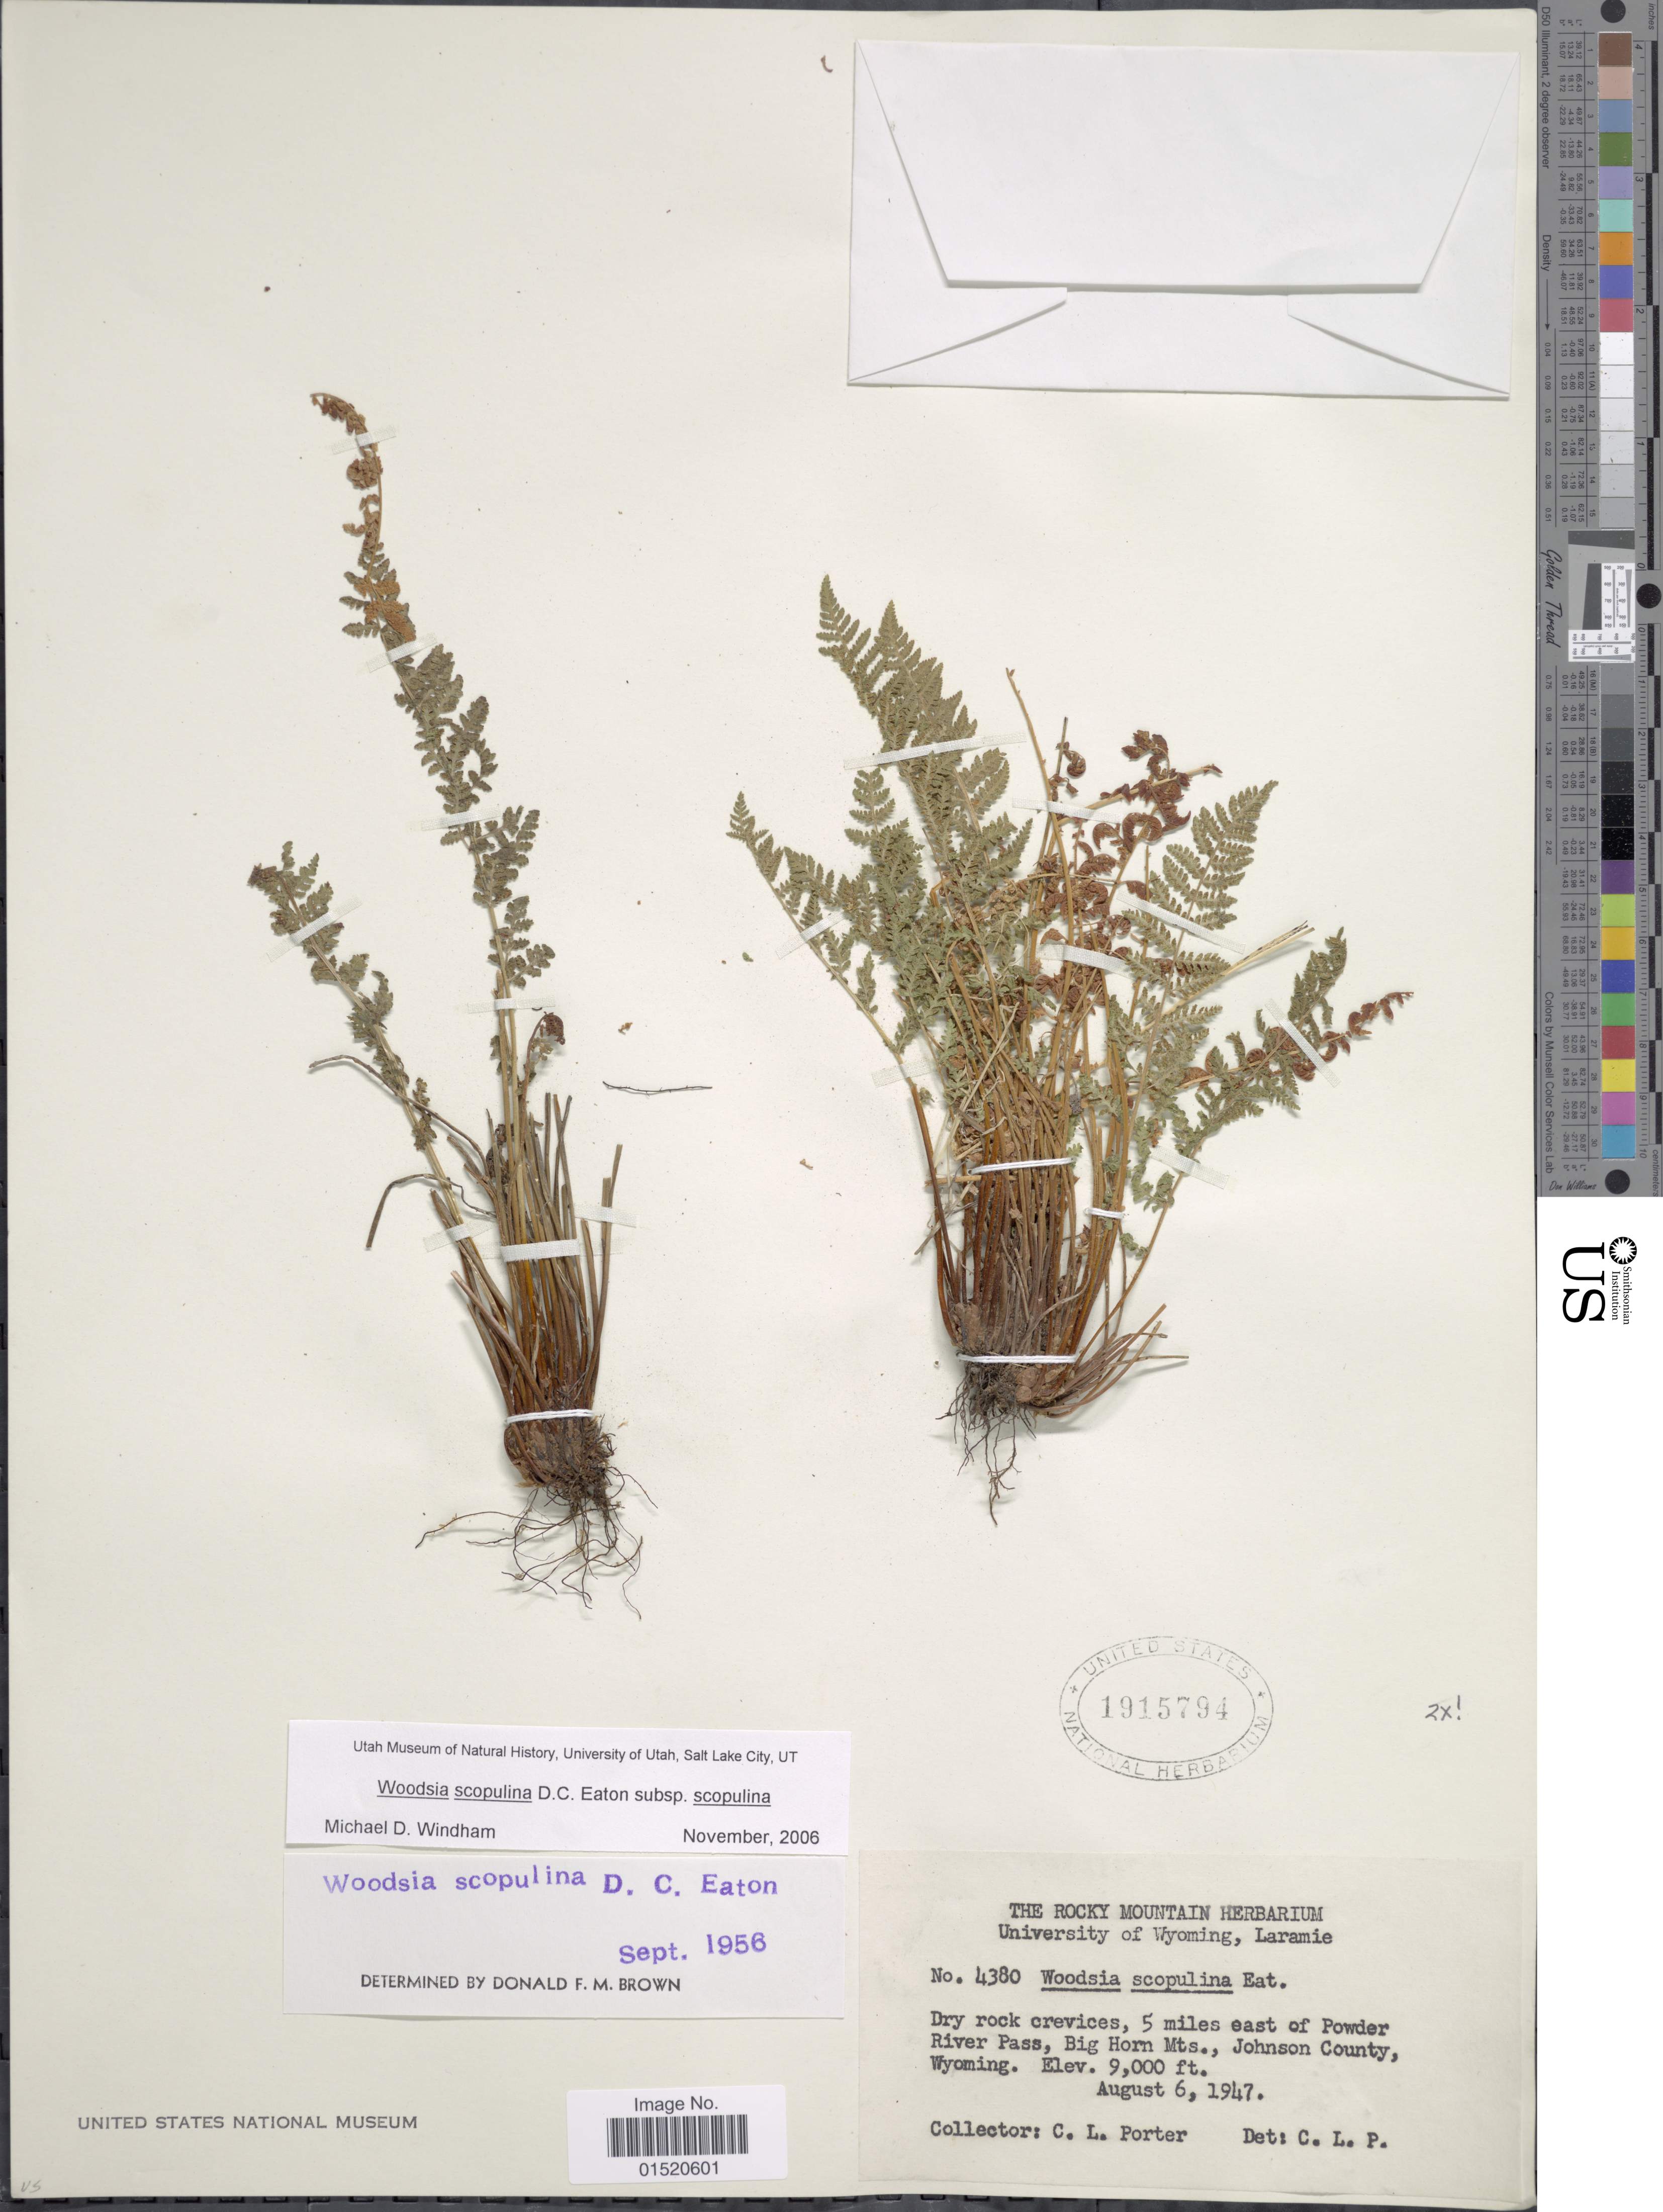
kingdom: Plantae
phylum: Tracheophyta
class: Polypodiopsida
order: Polypodiales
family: Woodsiaceae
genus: Woodsia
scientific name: Woodsia scopulina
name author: D.C. Eaton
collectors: C. L. Porter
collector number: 4380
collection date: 1947-08-06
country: United States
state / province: Wyoming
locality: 5 miles east of Powder River Pass, Big Horn Mts., Johnson County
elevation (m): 2743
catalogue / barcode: US 1915794